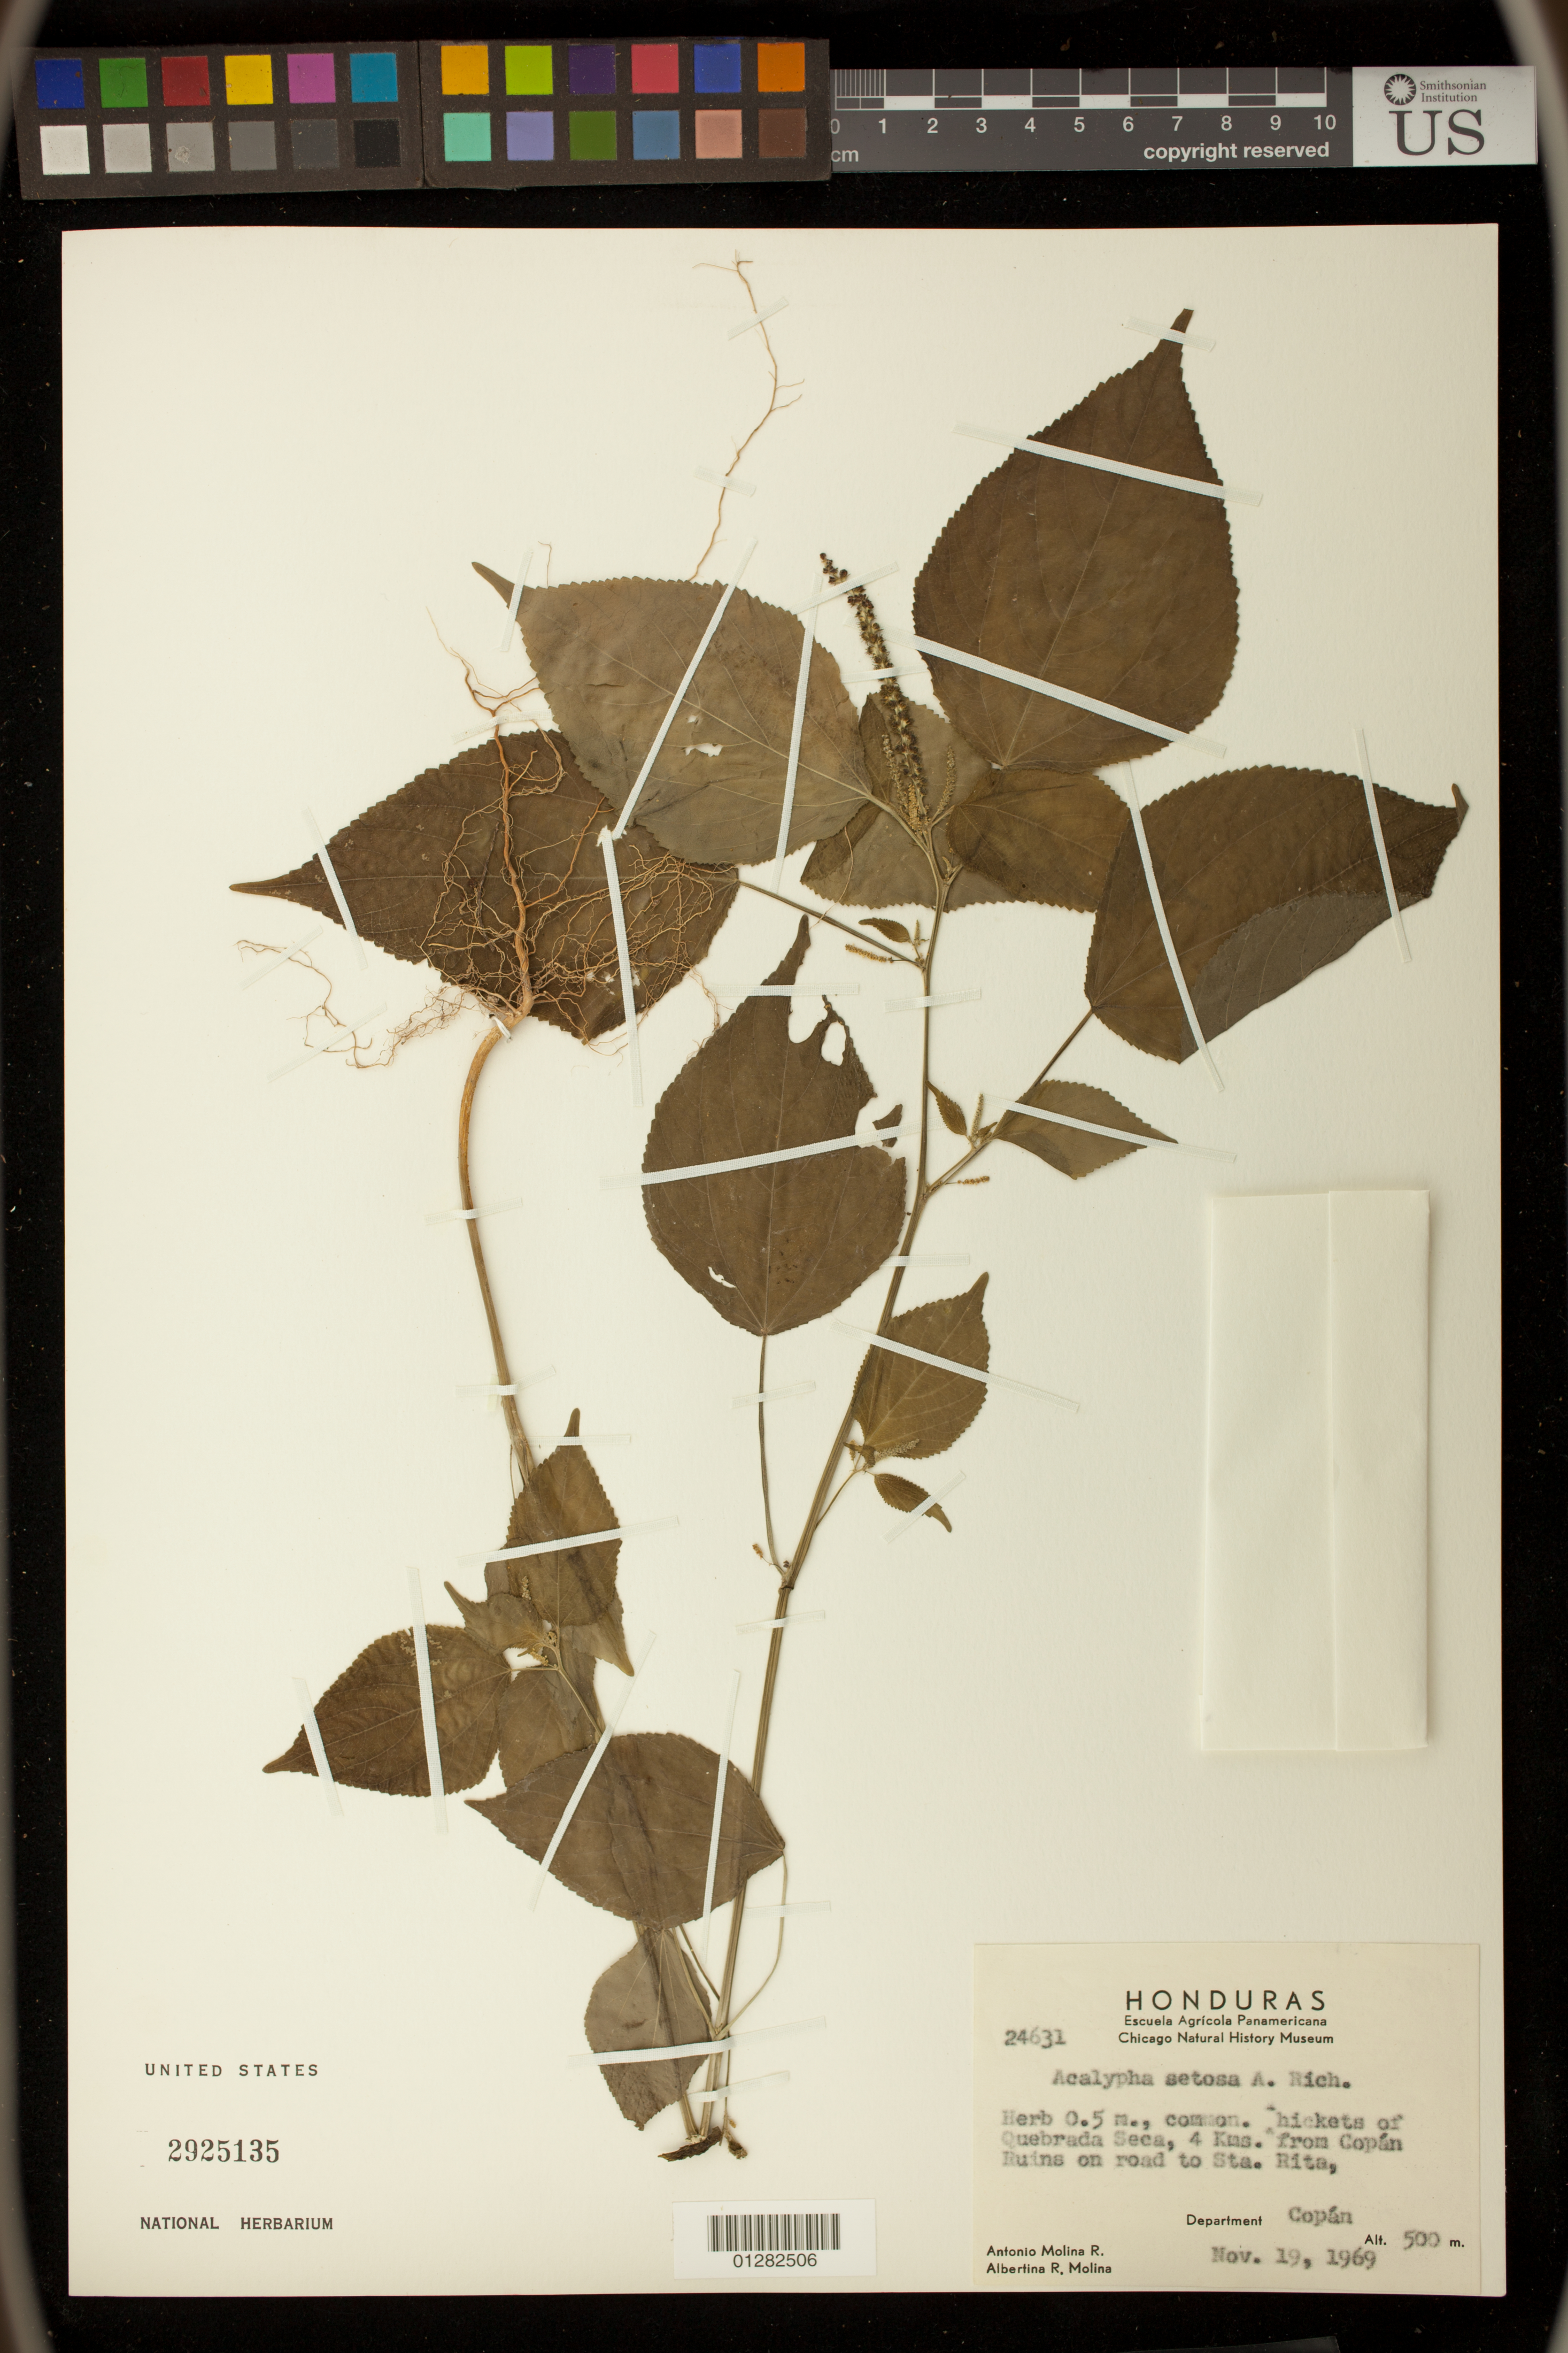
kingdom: Plantae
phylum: Tracheophyta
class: Magnoliopsida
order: Malpighiales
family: Euphorbiaceae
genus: Acalypha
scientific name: Acalypha setosa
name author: A. Rich.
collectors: D. Chávez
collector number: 24631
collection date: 1969-11-19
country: Honduras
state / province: Copán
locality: Thickets of Quebrada Seca, 4 kms from Copan ruins on road to Sta. Rita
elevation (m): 500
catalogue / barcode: US 2925135